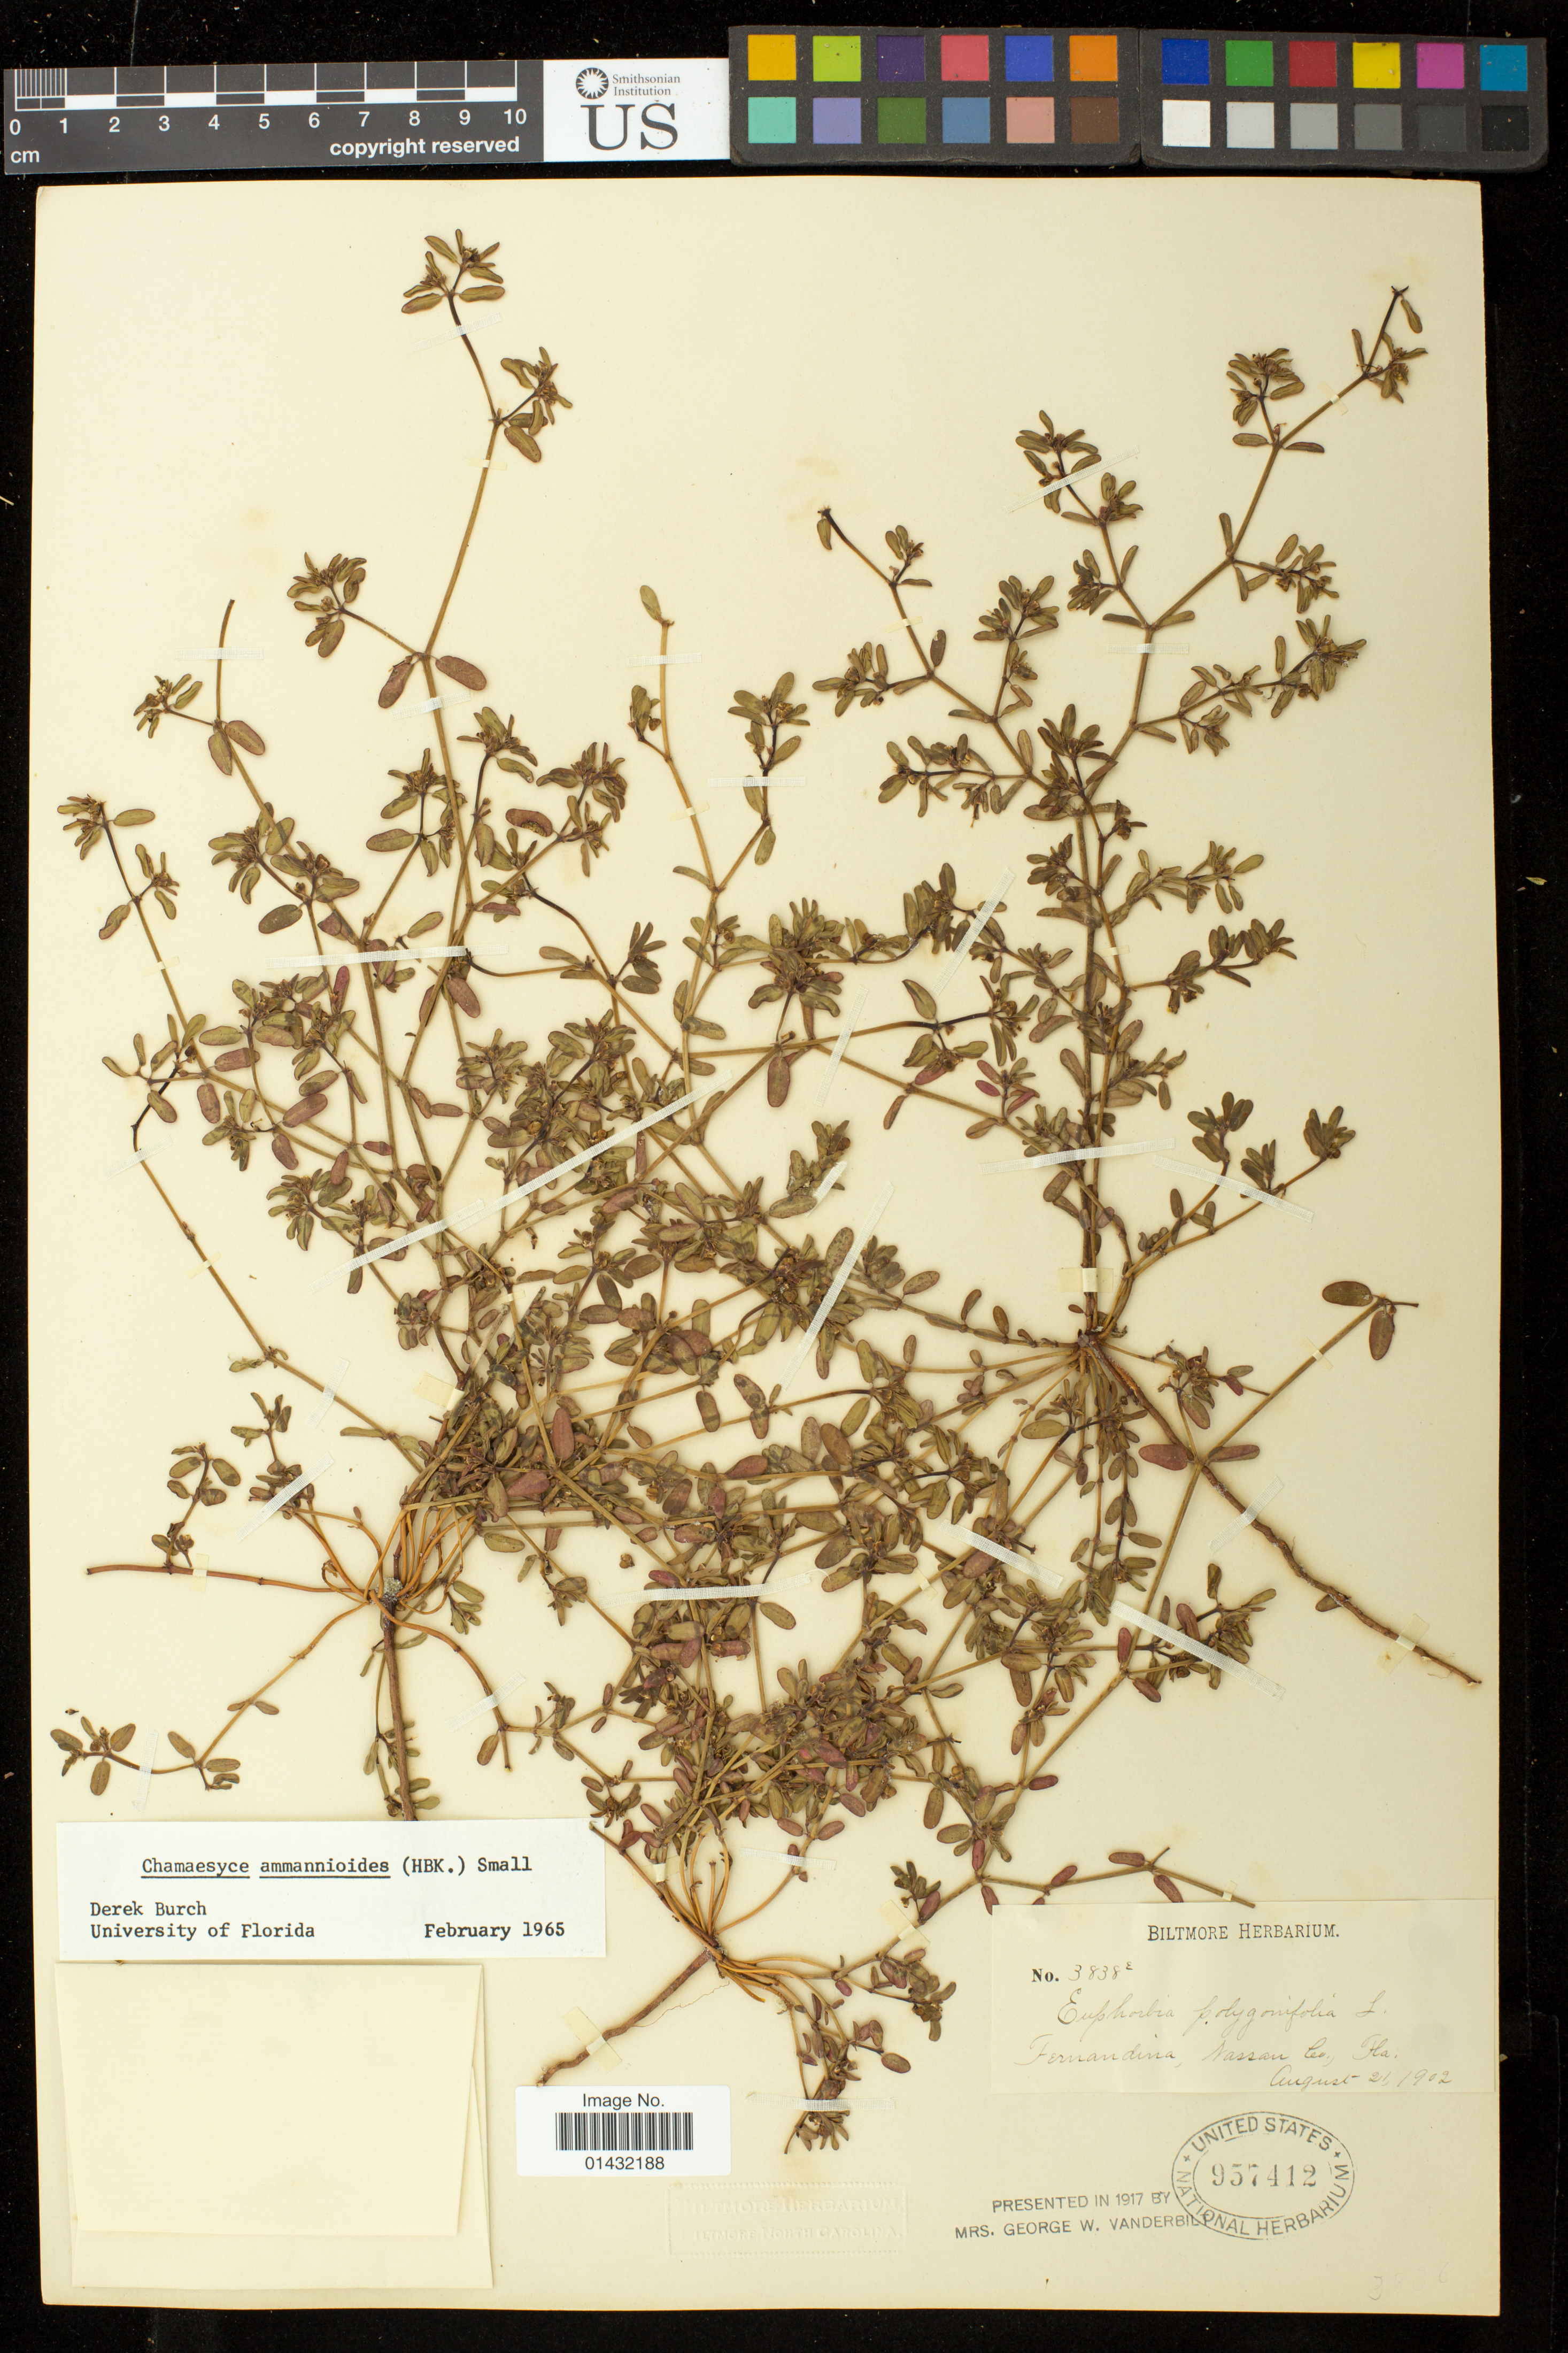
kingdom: Plantae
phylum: Tracheophyta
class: Magnoliopsida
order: Malpighiales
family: Euphorbiaceae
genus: Euphorbia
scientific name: Euphorbia bombensis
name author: Jacq.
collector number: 3838E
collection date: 1902-08-21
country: United States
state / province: Florida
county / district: Nassau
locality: Fernandina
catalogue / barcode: US 957412